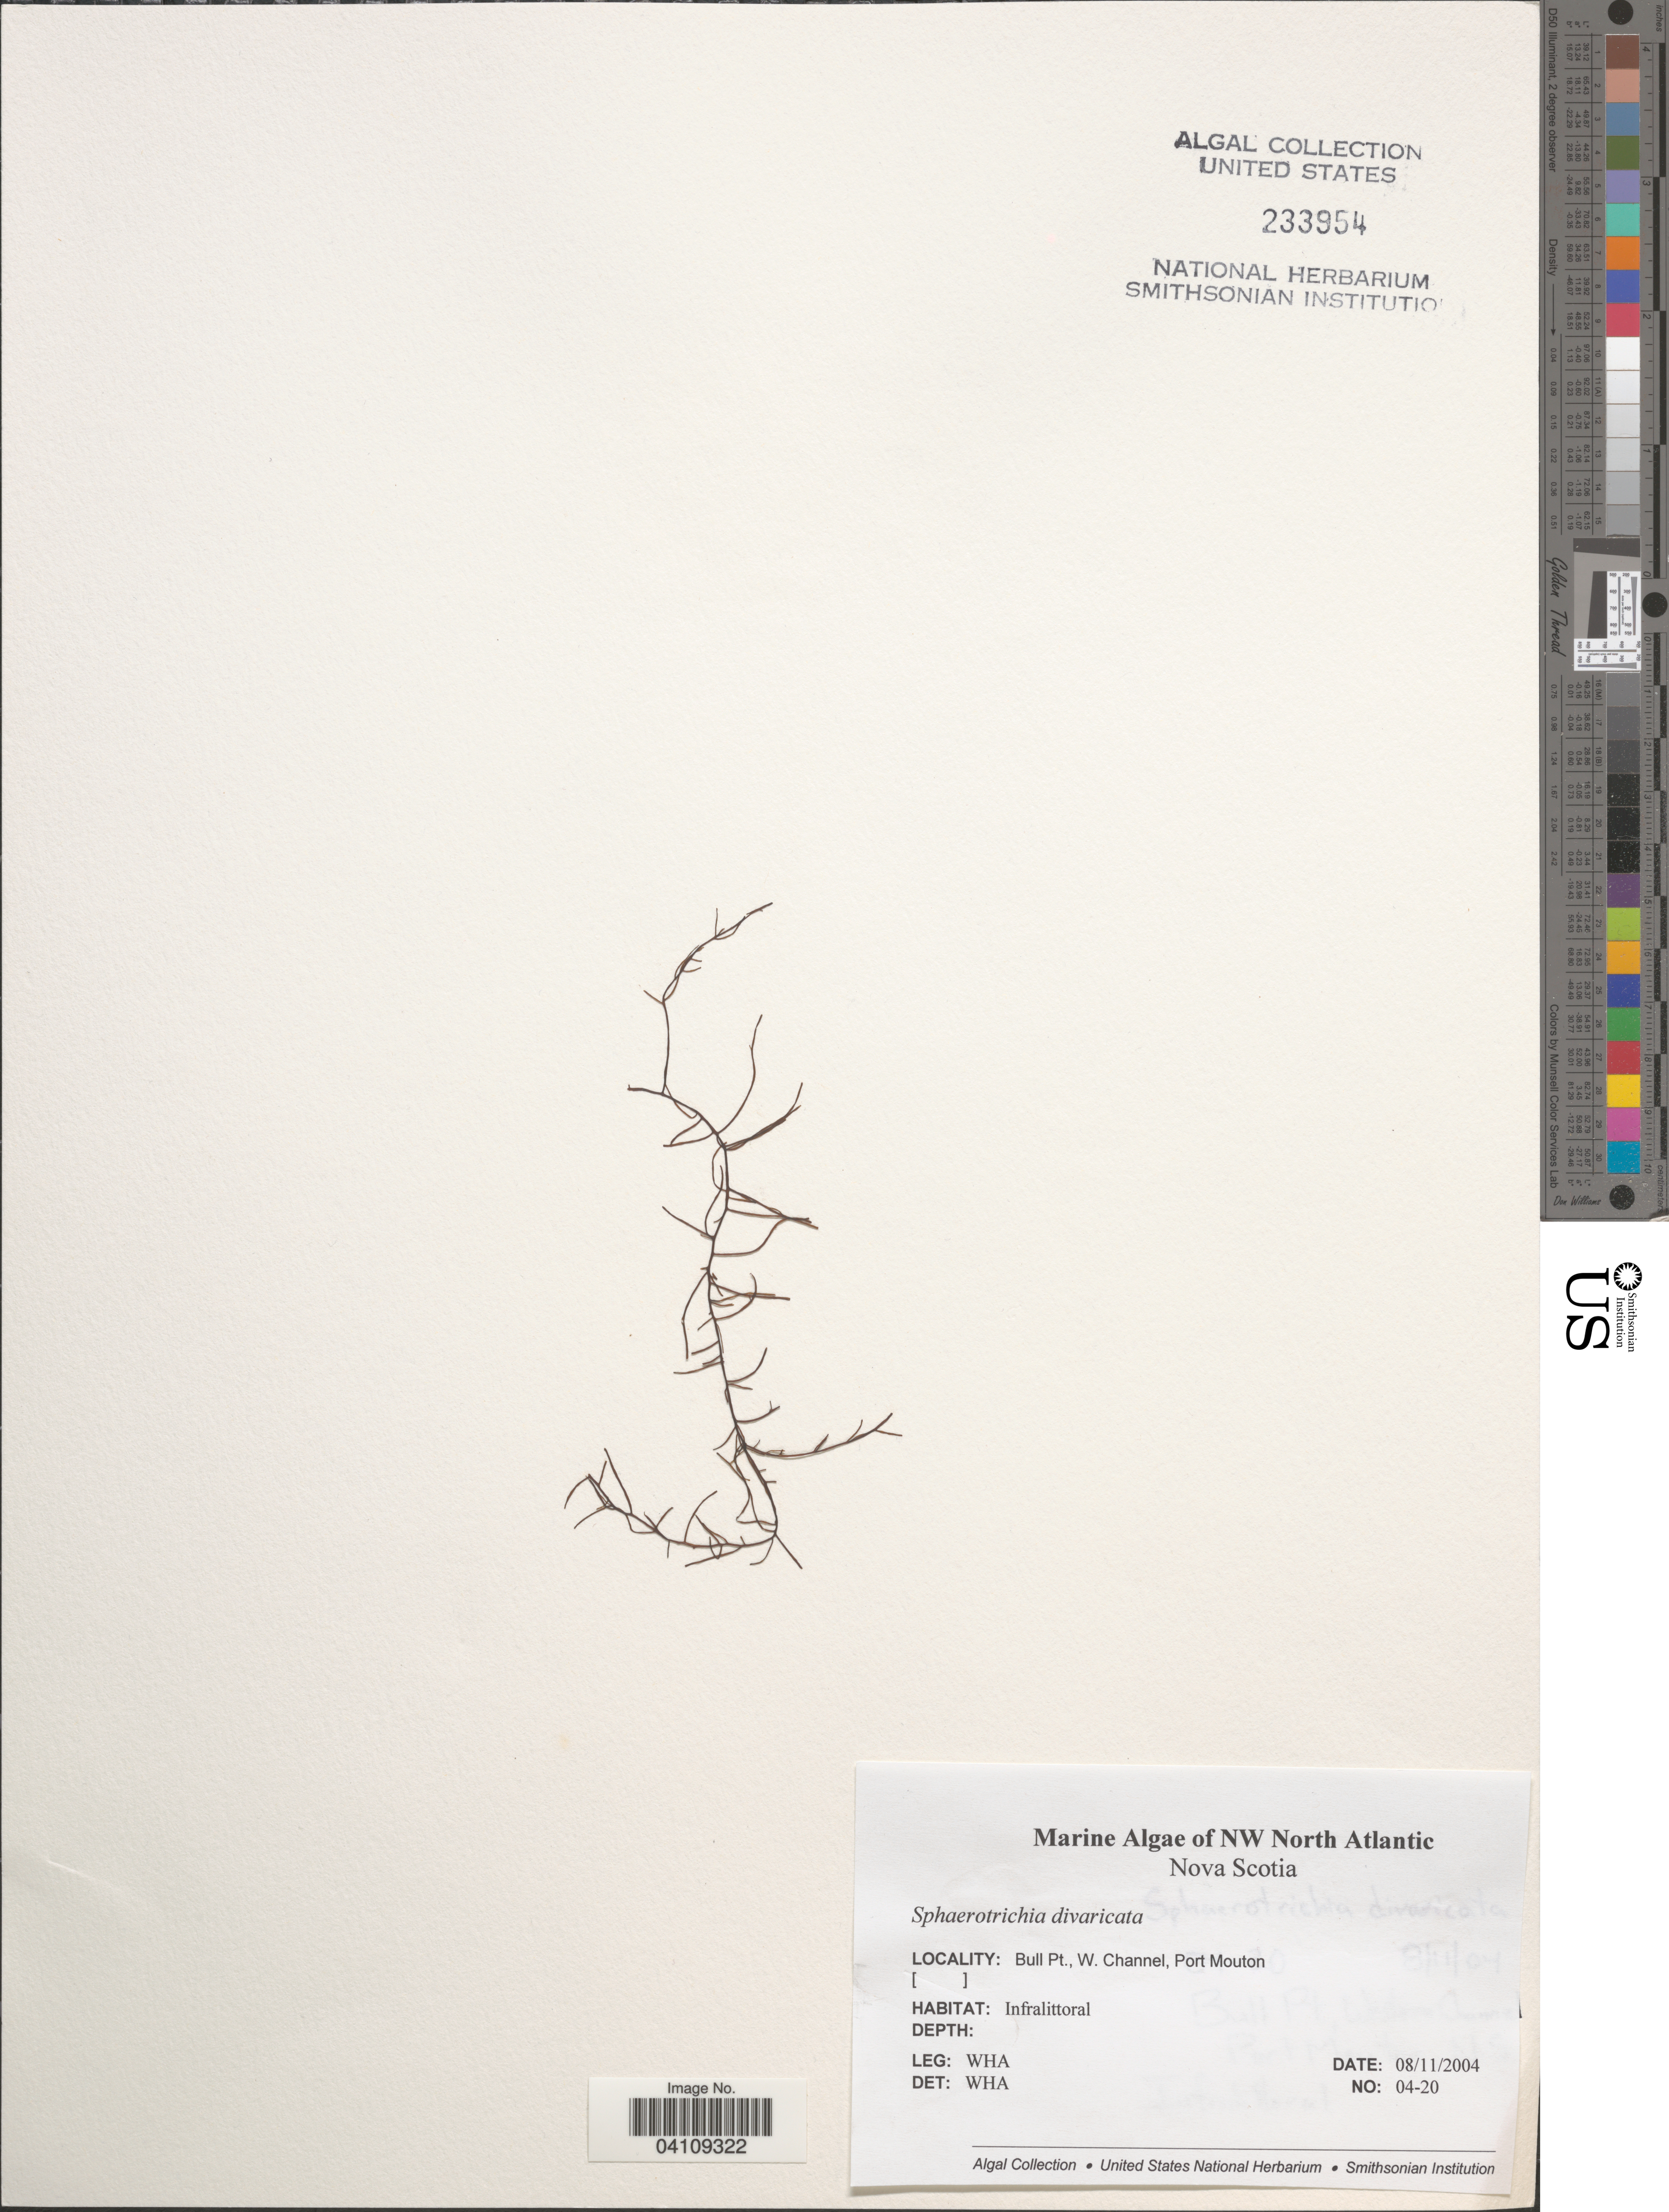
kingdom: Chromista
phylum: Ochrophyta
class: Phaeophyceae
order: Ectocarpales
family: Chordariaceae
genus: Sphaerotrichia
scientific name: Sphaerotrichia divaricata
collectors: W. H. Adey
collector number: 04-20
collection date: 2004-08-11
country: Canada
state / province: Nova Scotia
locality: NW North Atlantic. Bull Pt., W. Channel, Port Mouton.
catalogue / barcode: US 233954